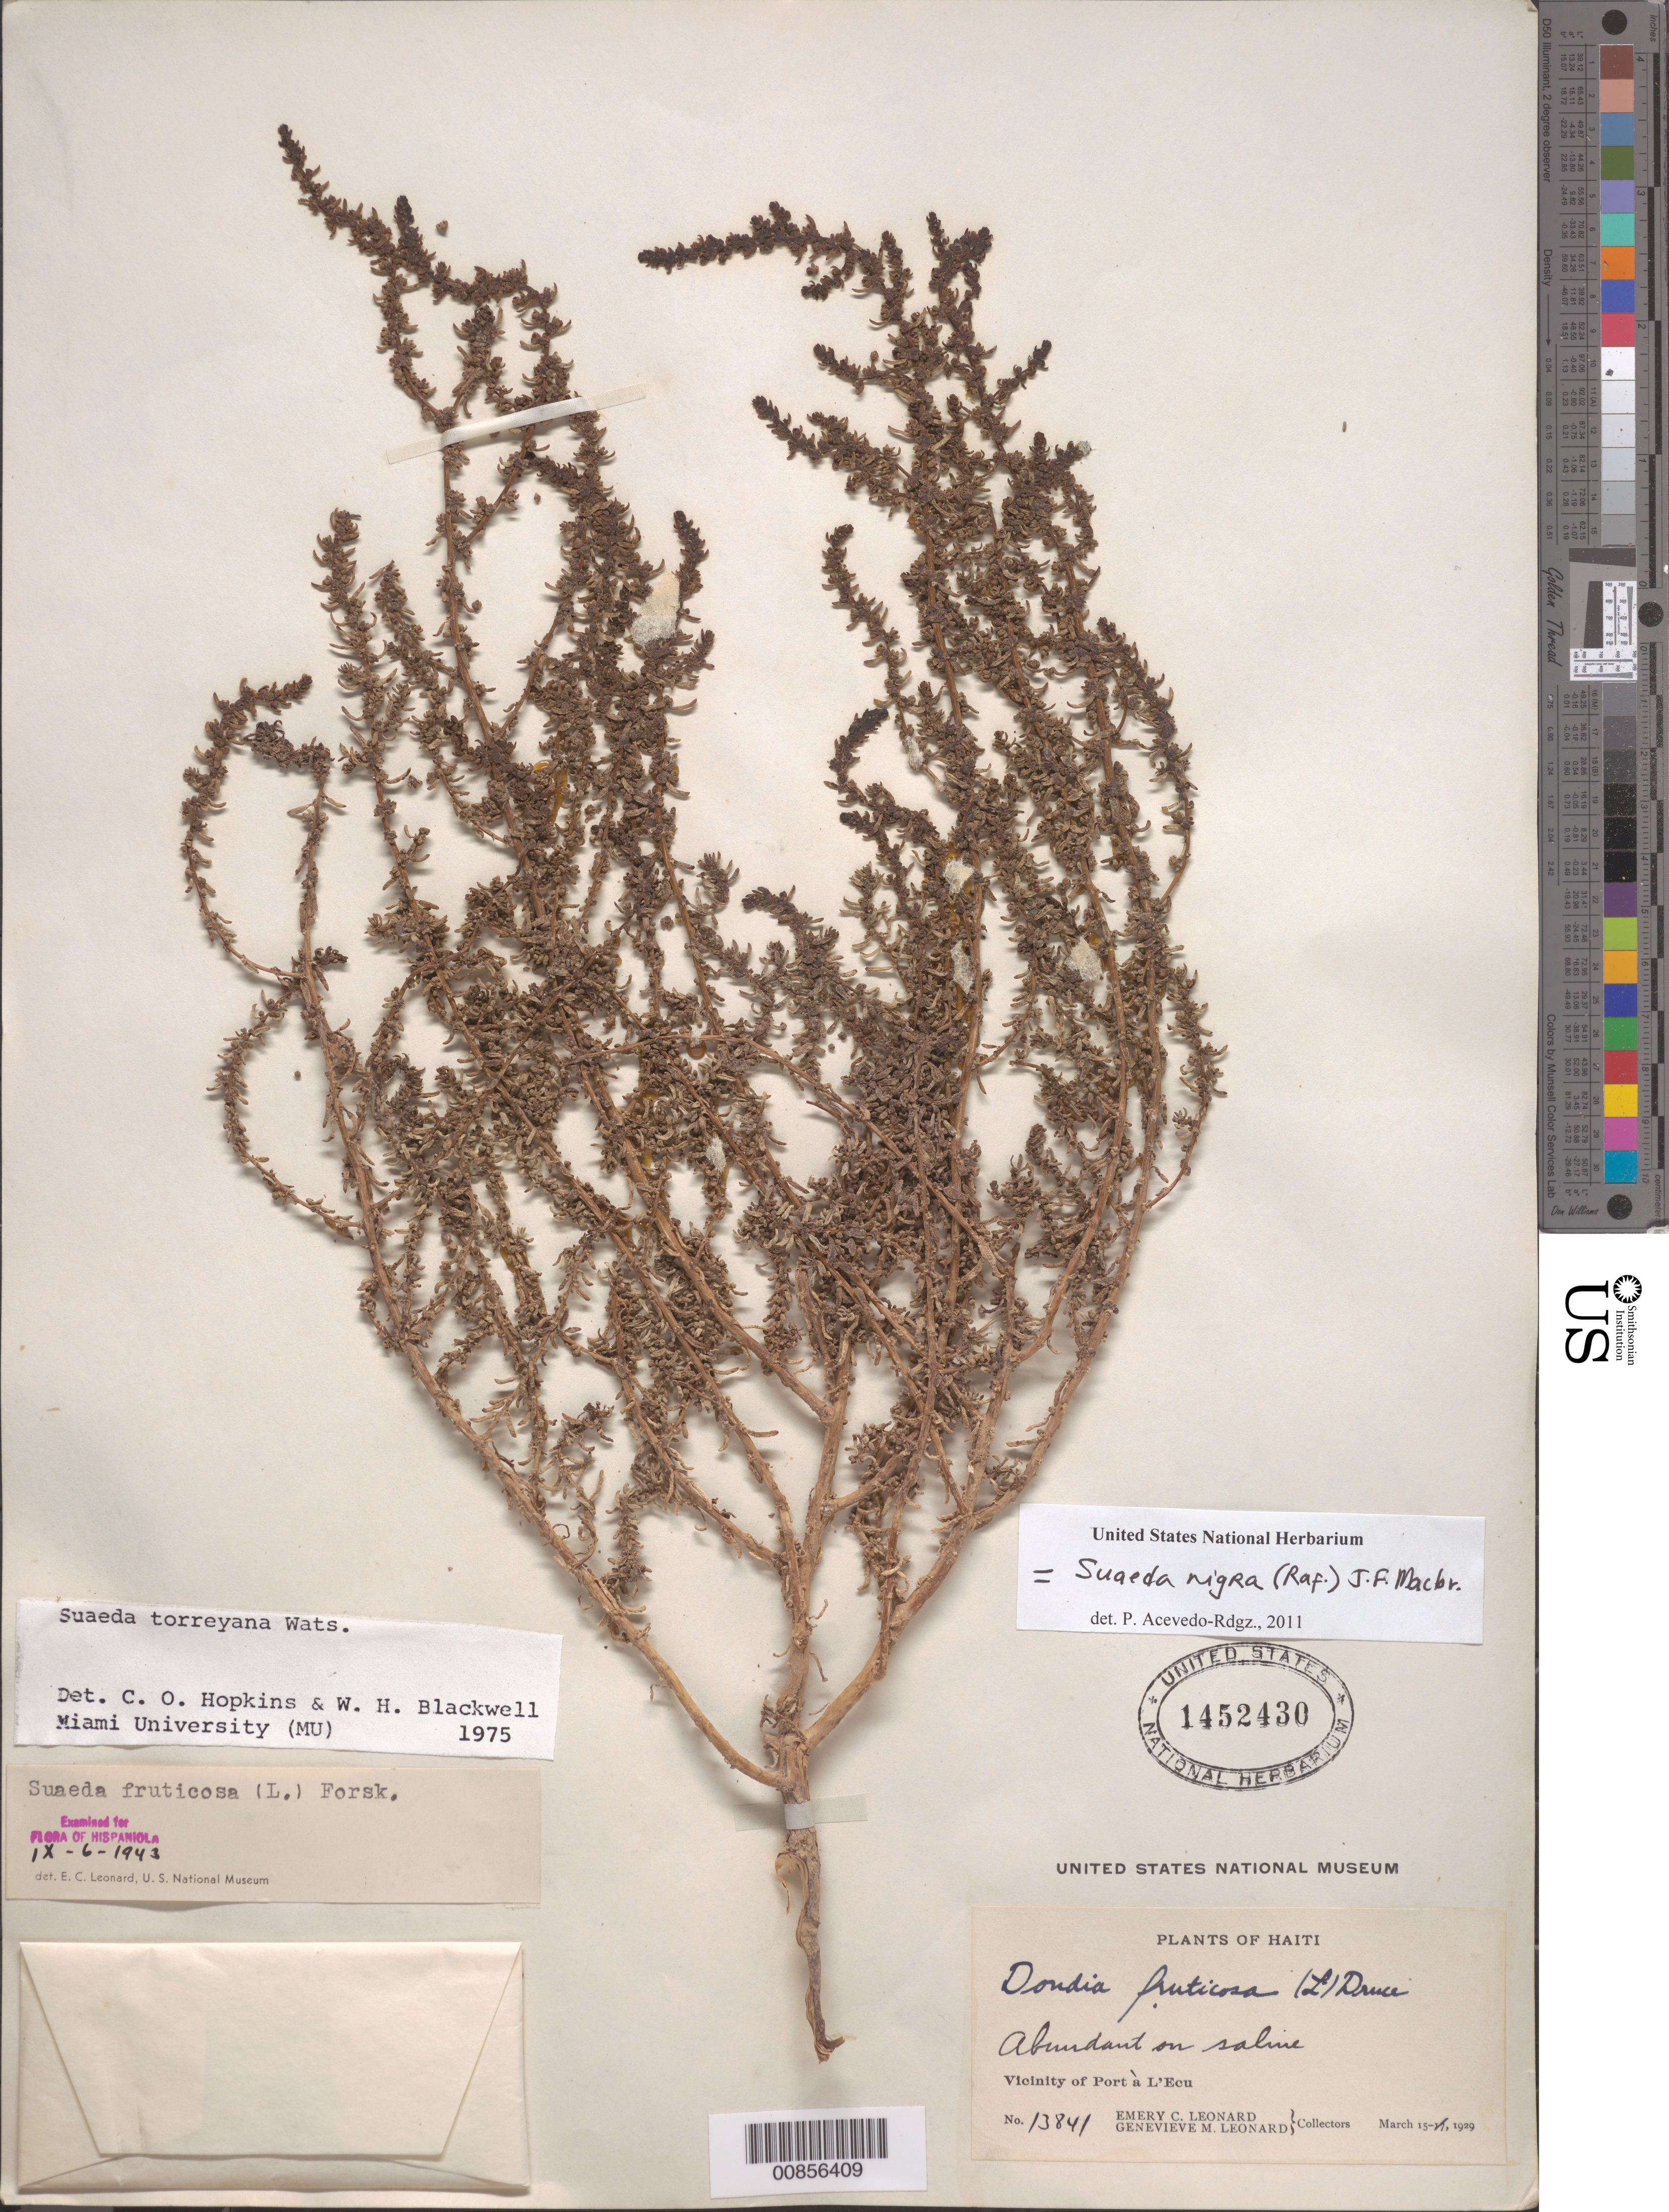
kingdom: Plantae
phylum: Tracheophyta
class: Magnoliopsida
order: Caryophyllales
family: Amaranthaceae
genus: Suaeda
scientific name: Suaeda nigra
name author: (Raf.) J.F. Macbr.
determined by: Hopkins, C. O.; Blackwell, W. H.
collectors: E. C. Leonard & G. M. Leonard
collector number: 13841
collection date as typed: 15 Mar 1929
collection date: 1929-03-15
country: Haiti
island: Hispaniola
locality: Vicinity of Port à L'Ecu.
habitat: Abundant on saline.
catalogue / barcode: US 1452430